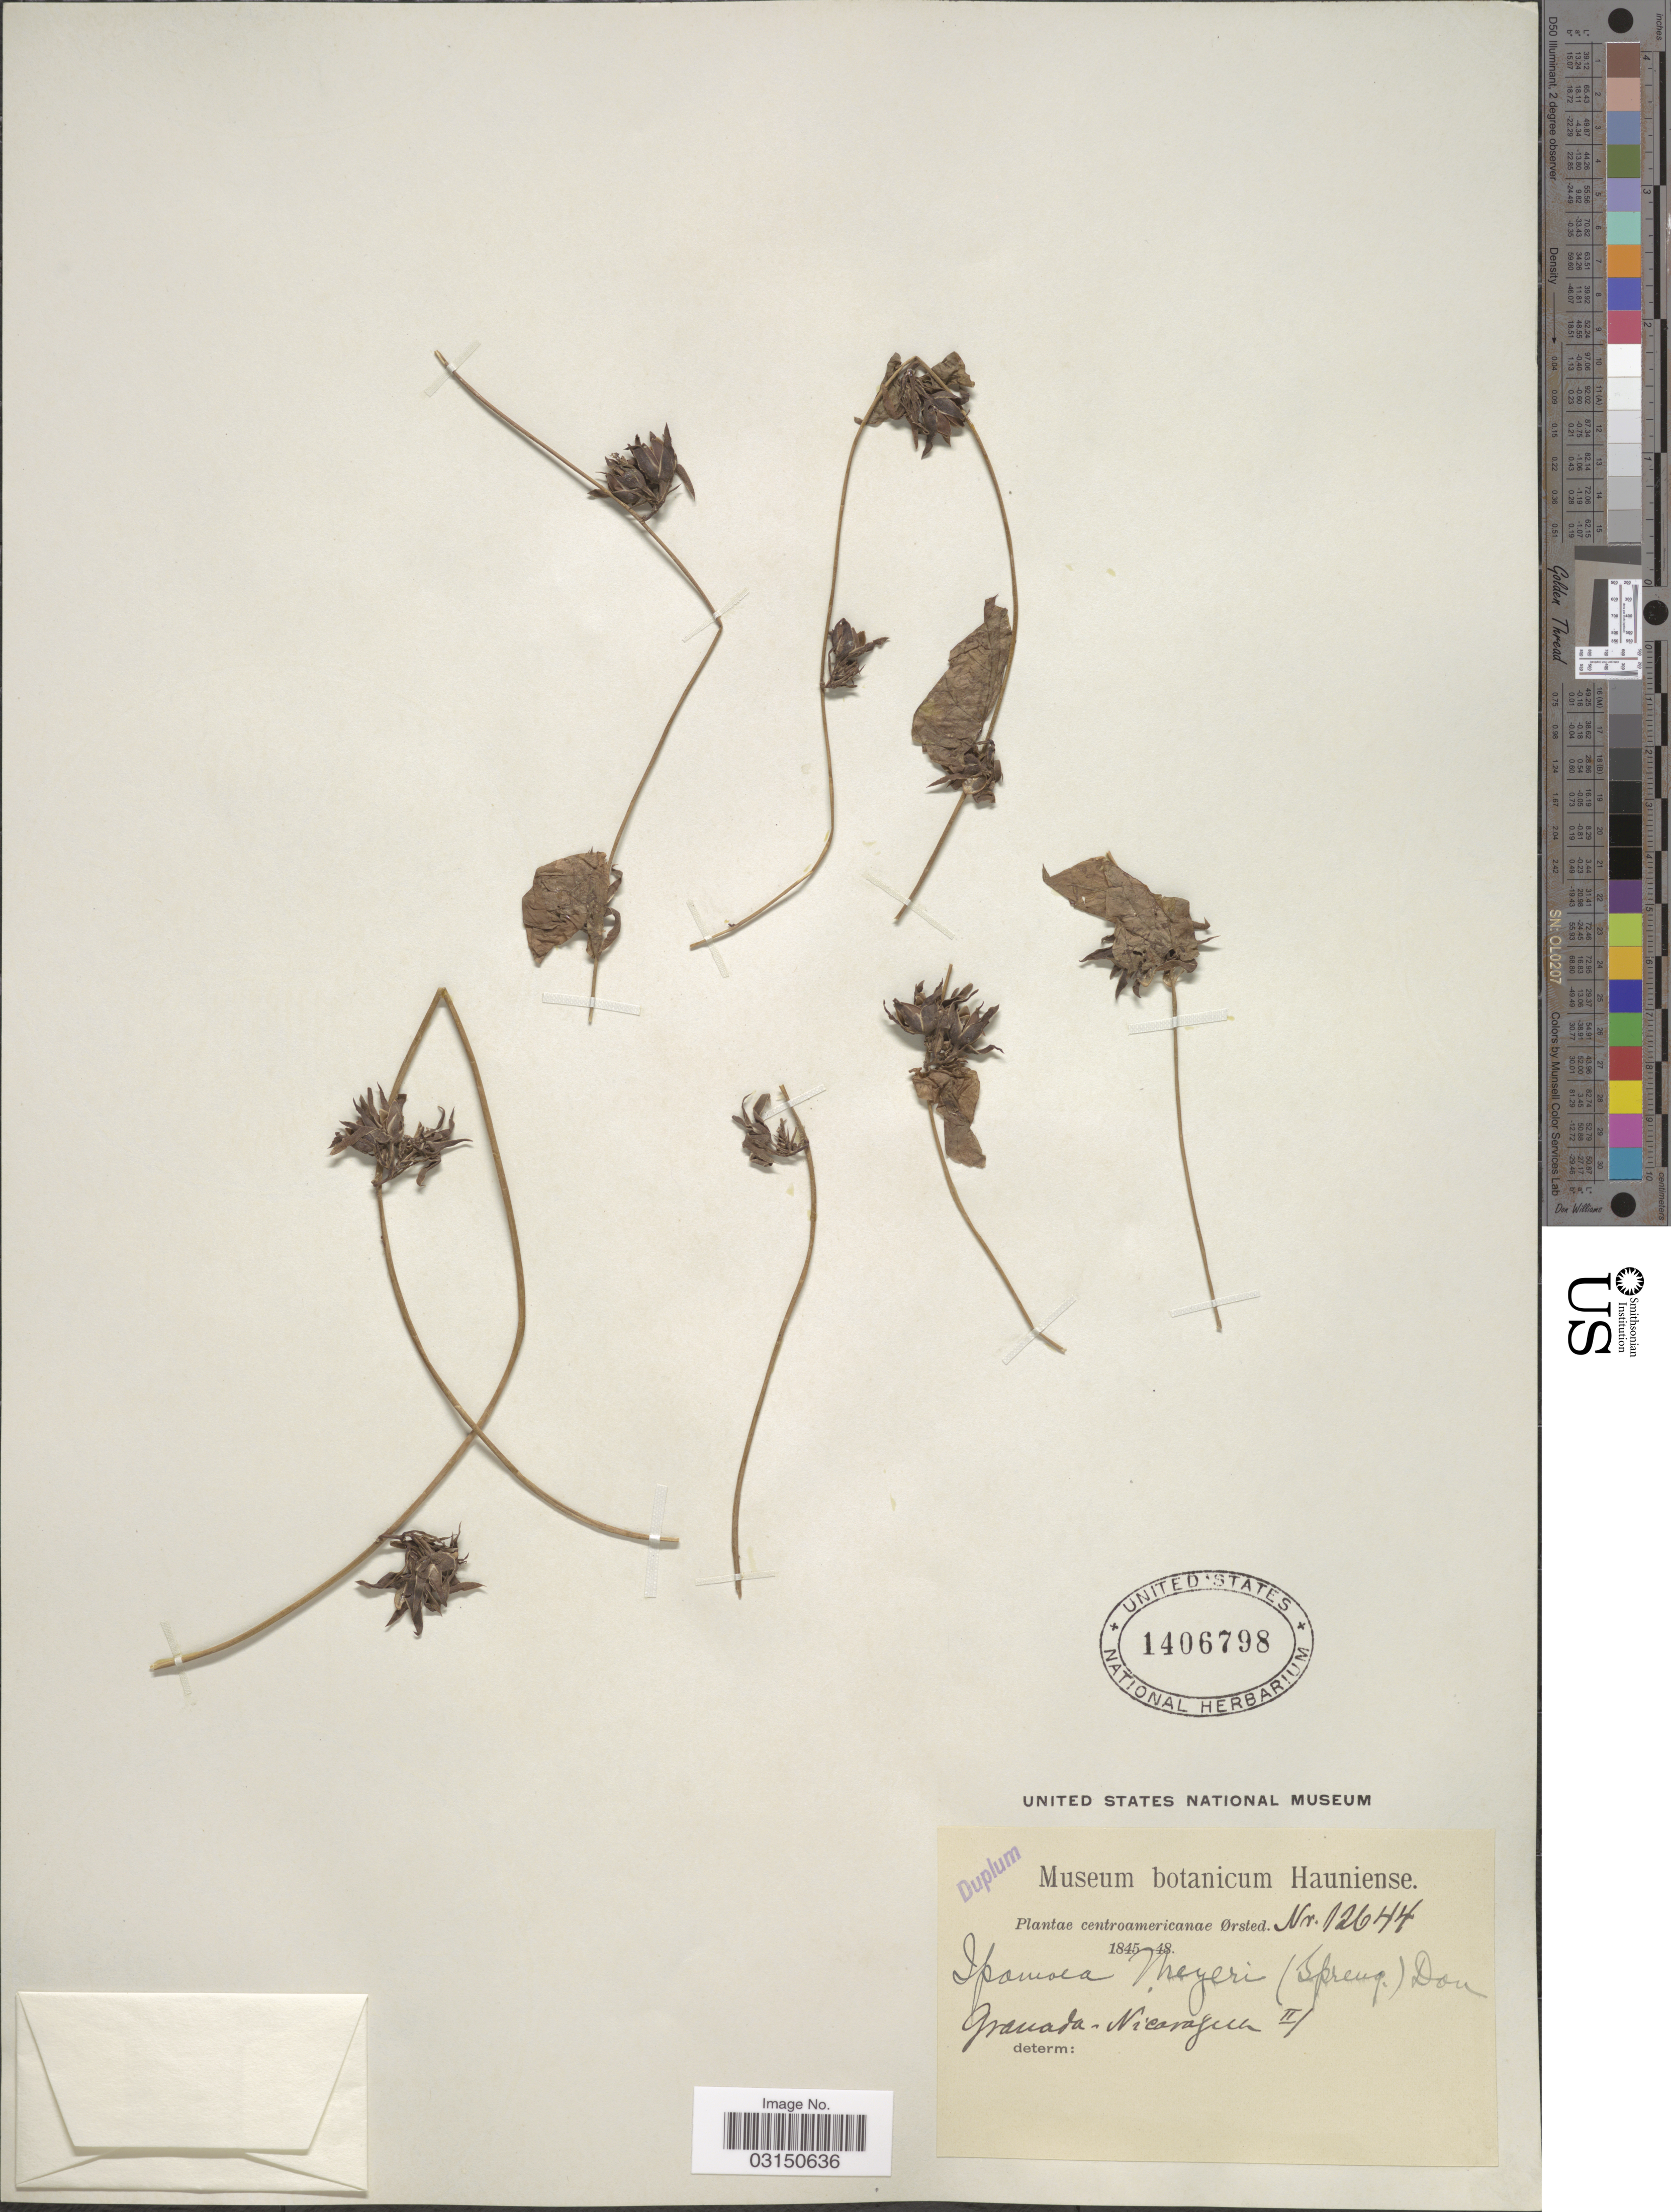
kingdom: Plantae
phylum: Tracheophyta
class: Magnoliopsida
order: Solanales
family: Convolvulaceae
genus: Ipomoea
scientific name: Ipomoea meyeri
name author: (Spreng.) G. Don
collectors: Ørsted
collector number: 12644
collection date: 1845-02/1848-02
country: Nicaragua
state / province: Granada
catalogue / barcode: US 1406798